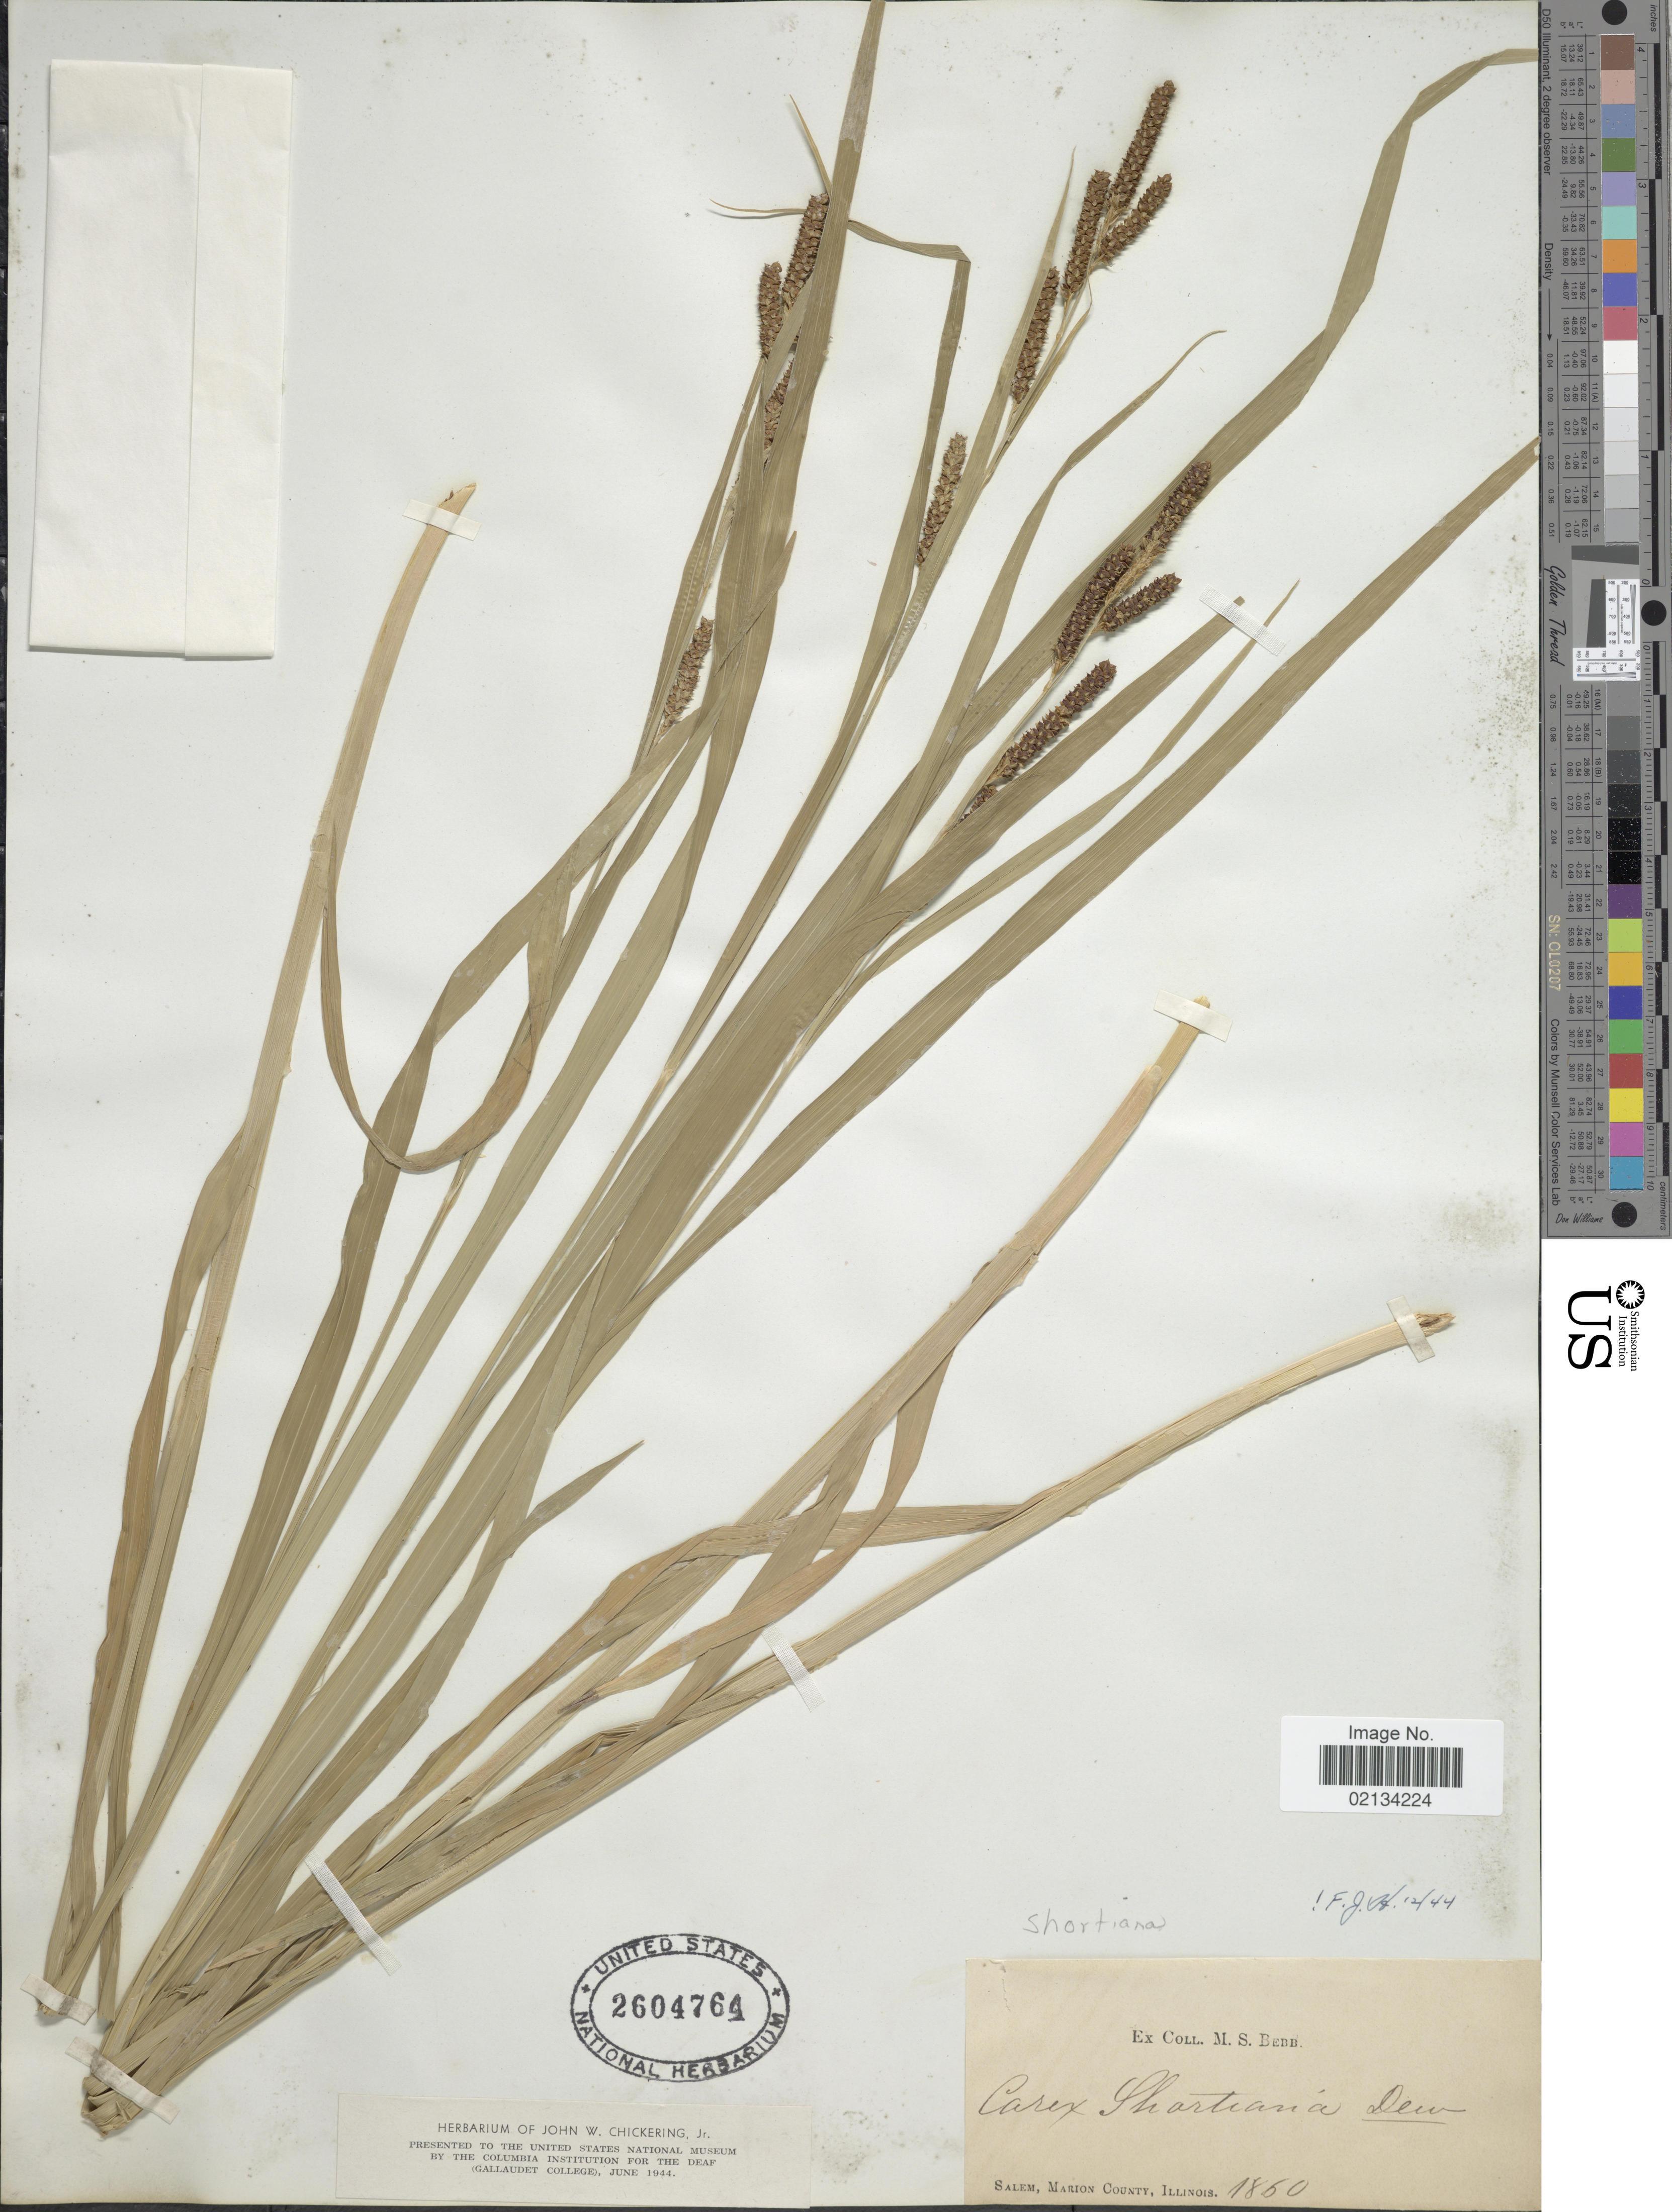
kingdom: Plantae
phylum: Tracheophyta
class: Liliopsida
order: Poales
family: Cyperaceae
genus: Carex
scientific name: Carex shortiana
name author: Dewey & Torr.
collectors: M. Bebb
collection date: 1860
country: United States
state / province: Illinois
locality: Salem, Marion County.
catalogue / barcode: US 2604764